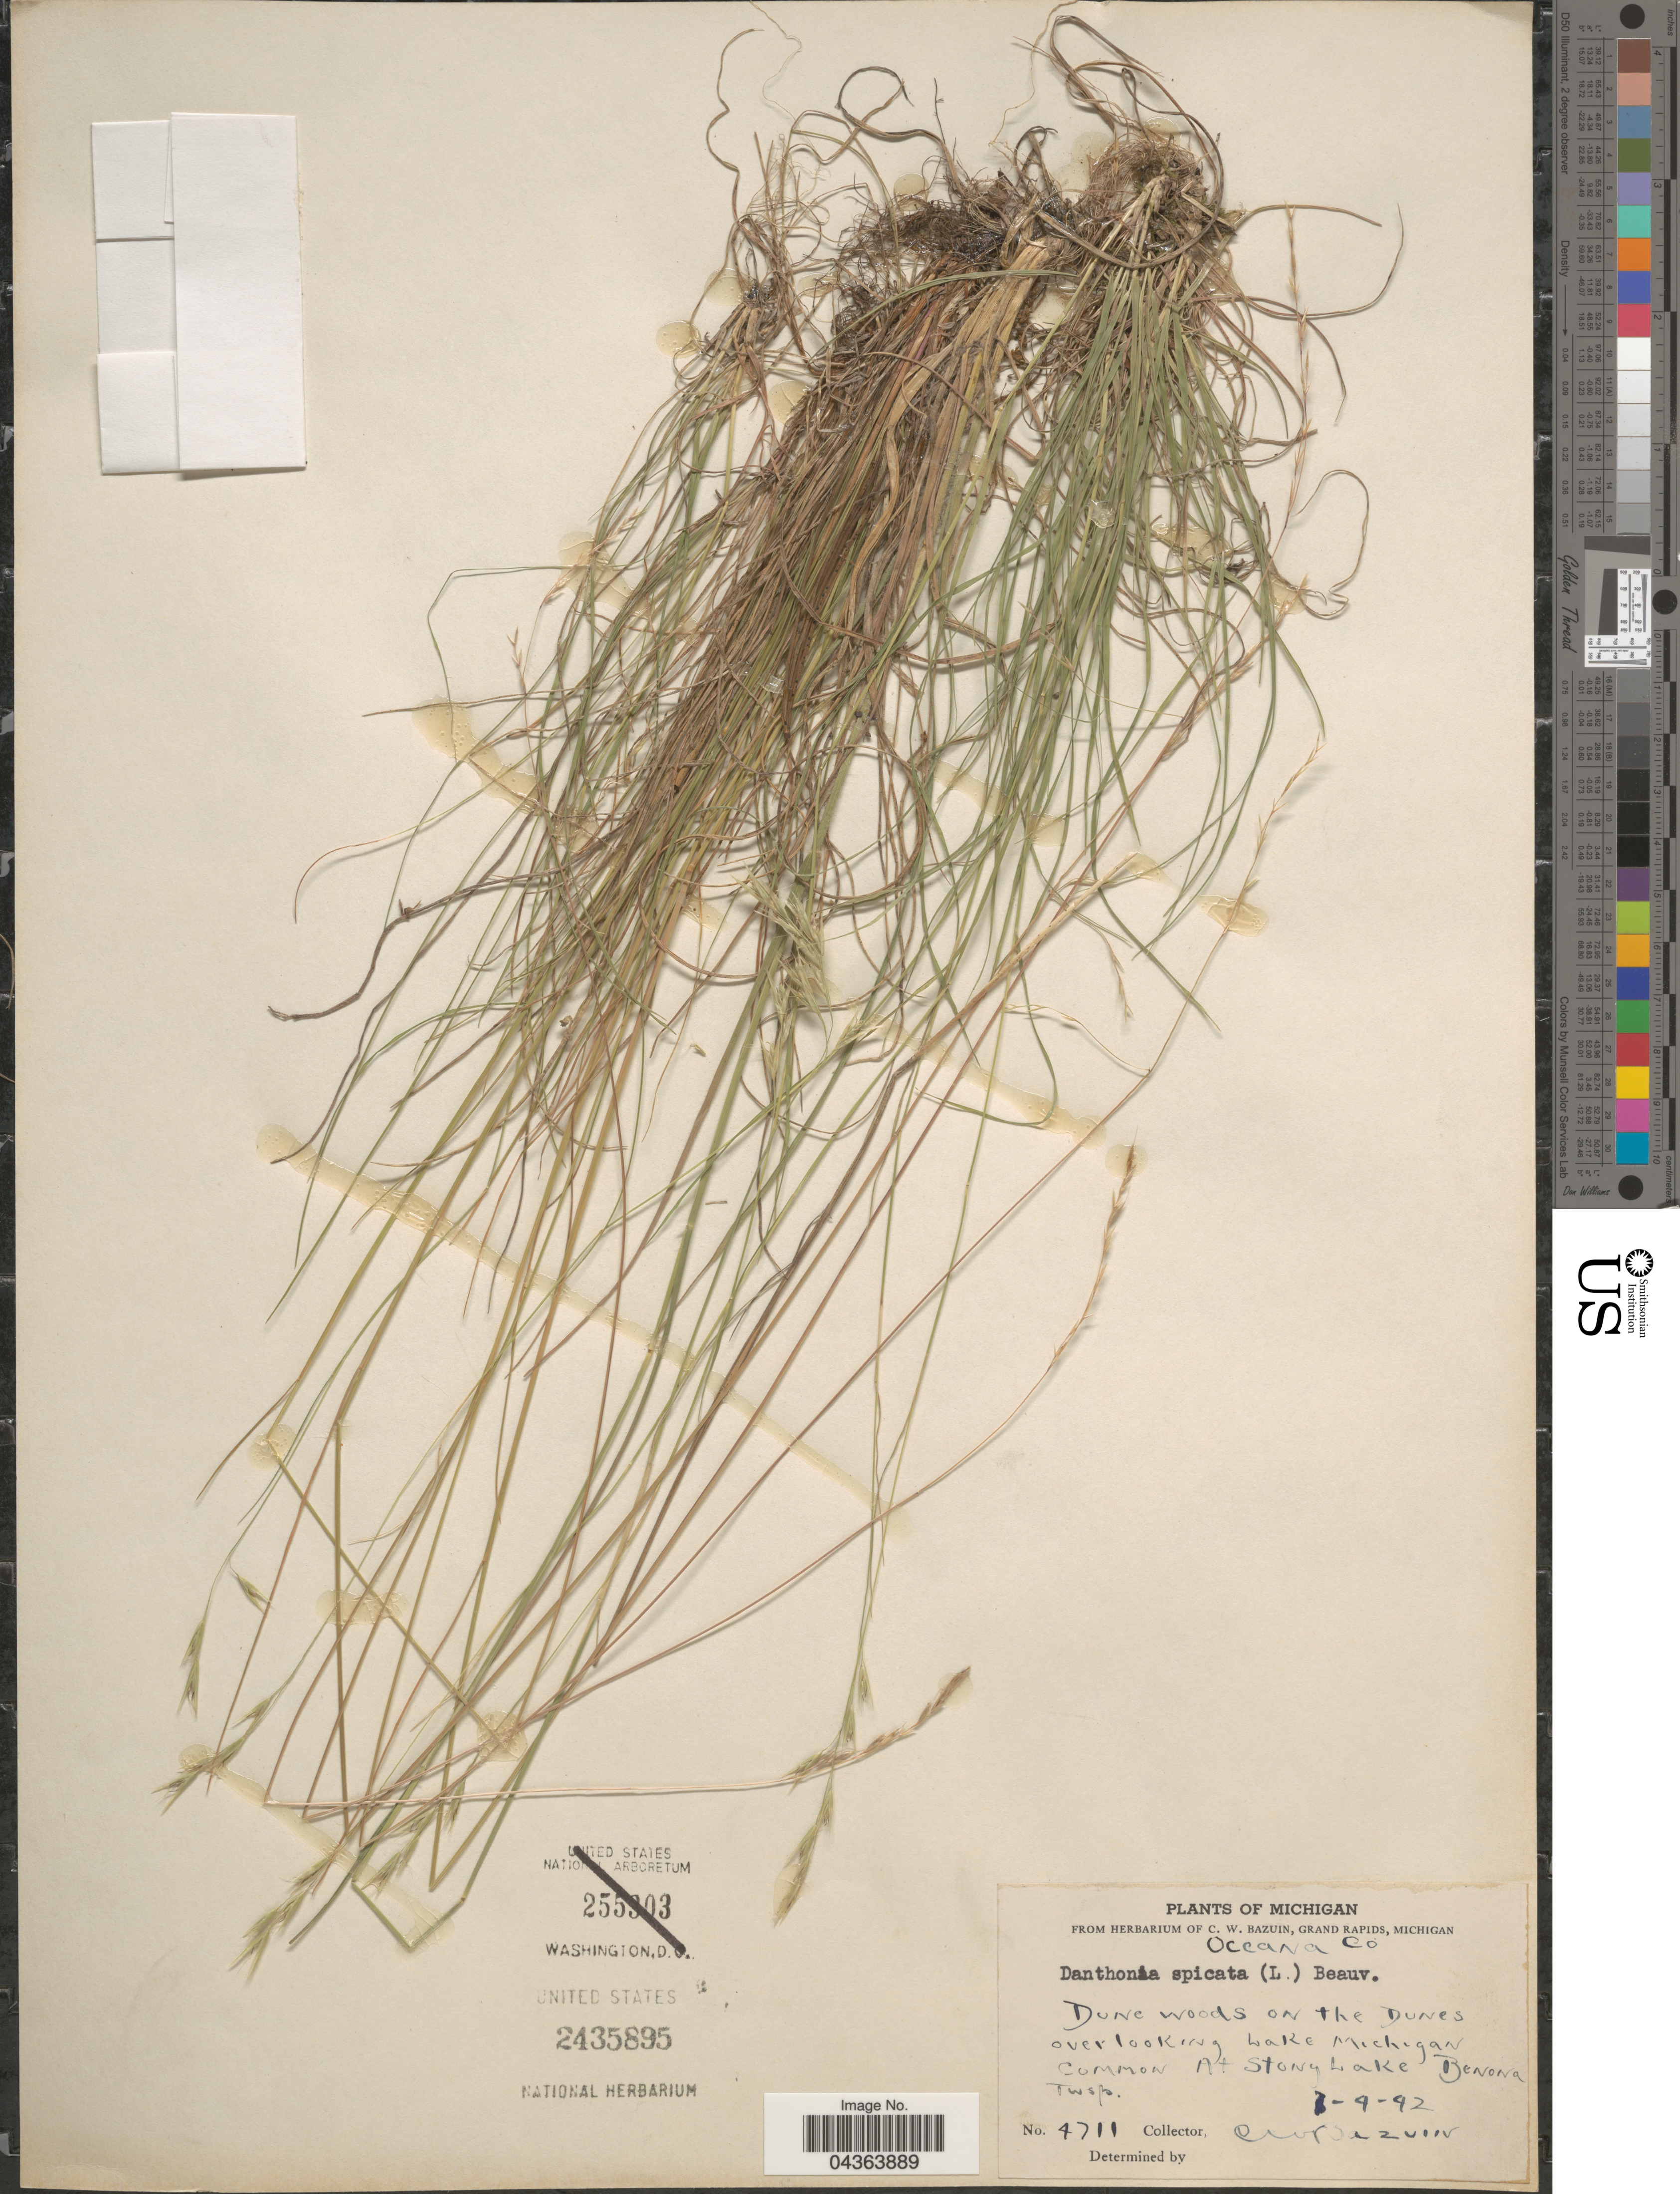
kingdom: Plantae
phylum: Tracheophyta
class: Liliopsida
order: Poales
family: Poaceae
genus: Danthonia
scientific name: Danthonia spicata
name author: (L.) P. Beauv. ex Roem. & Schult.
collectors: C. Bazuin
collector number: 4711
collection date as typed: Transcribed d/m/y: 4/7/42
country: United States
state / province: Michigan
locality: Oceana Co. Dune woods on the Dunes overlooking Lake Michigan. At Stony Lake, Benona Twsp.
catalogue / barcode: US 2435895